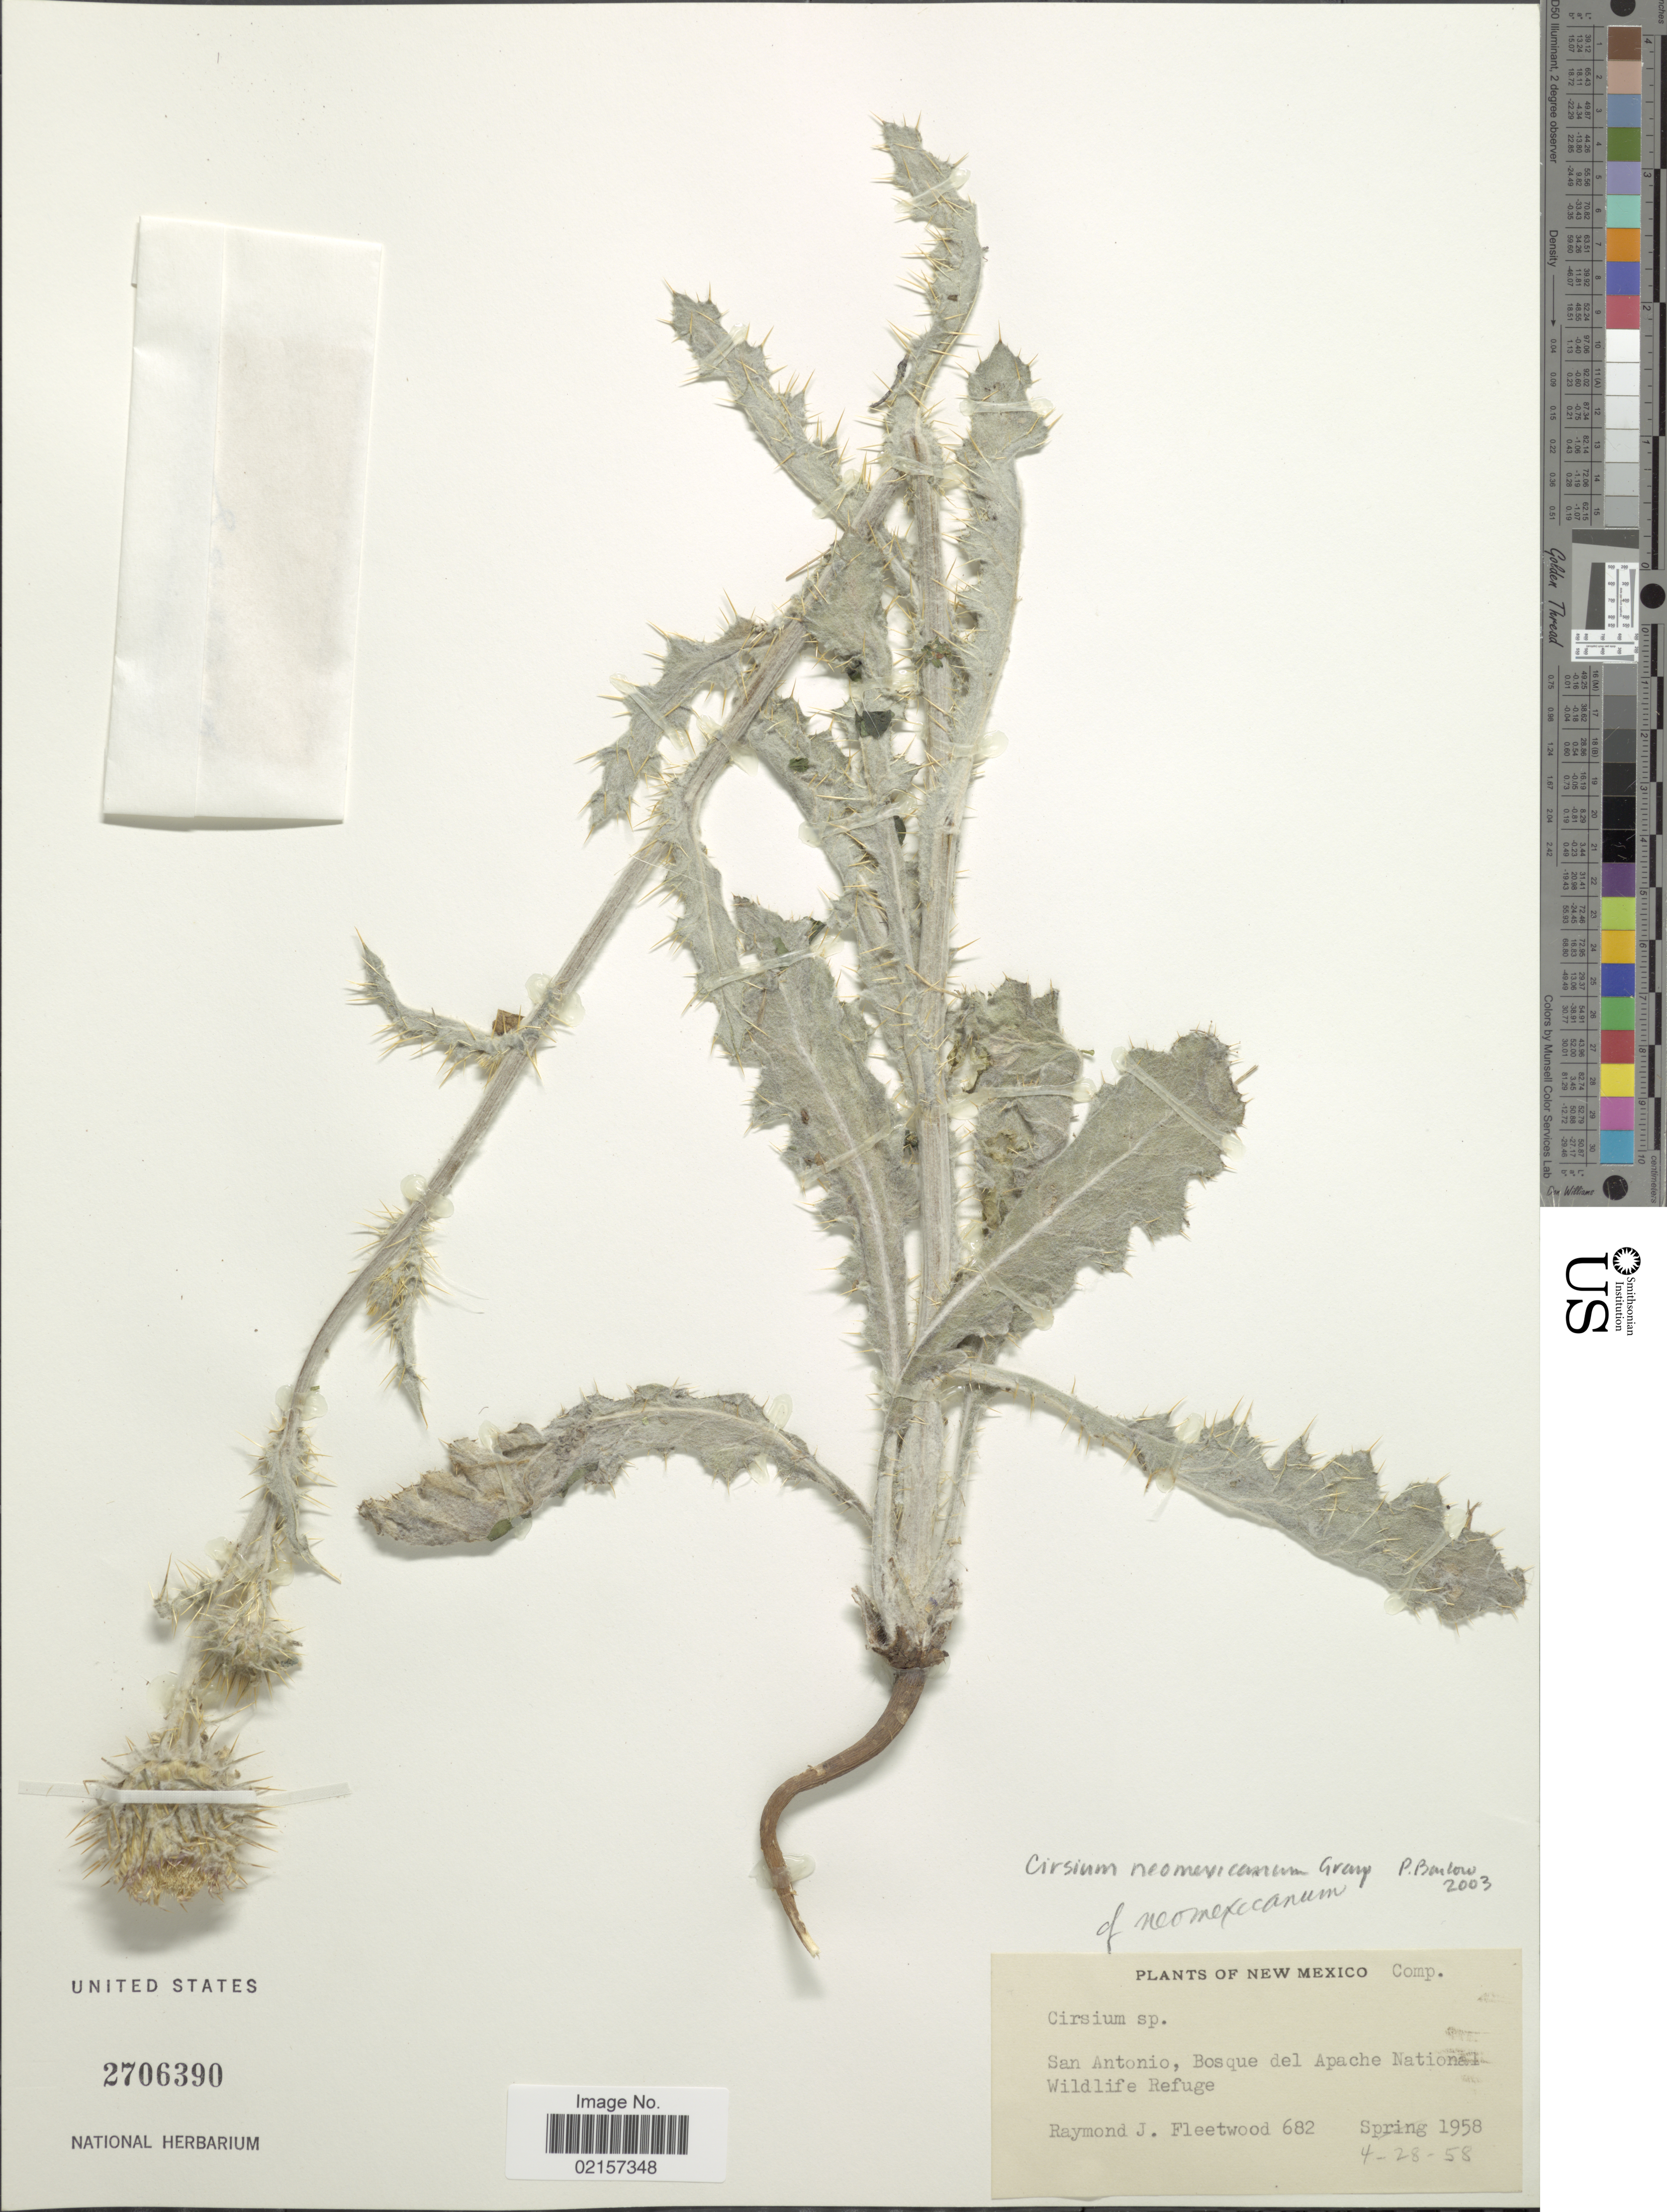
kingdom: Plantae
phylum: Tracheophyta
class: Magnoliopsida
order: Asterales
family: Asteraceae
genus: Cirsium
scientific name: Cirsium neomexicanum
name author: A. Gray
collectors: R. J. Fleetwood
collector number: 682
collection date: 1958-04-28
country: United States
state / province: New Mexico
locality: San Antonio, Bosque del Apache National Wildlife Refuge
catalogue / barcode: US 2706390